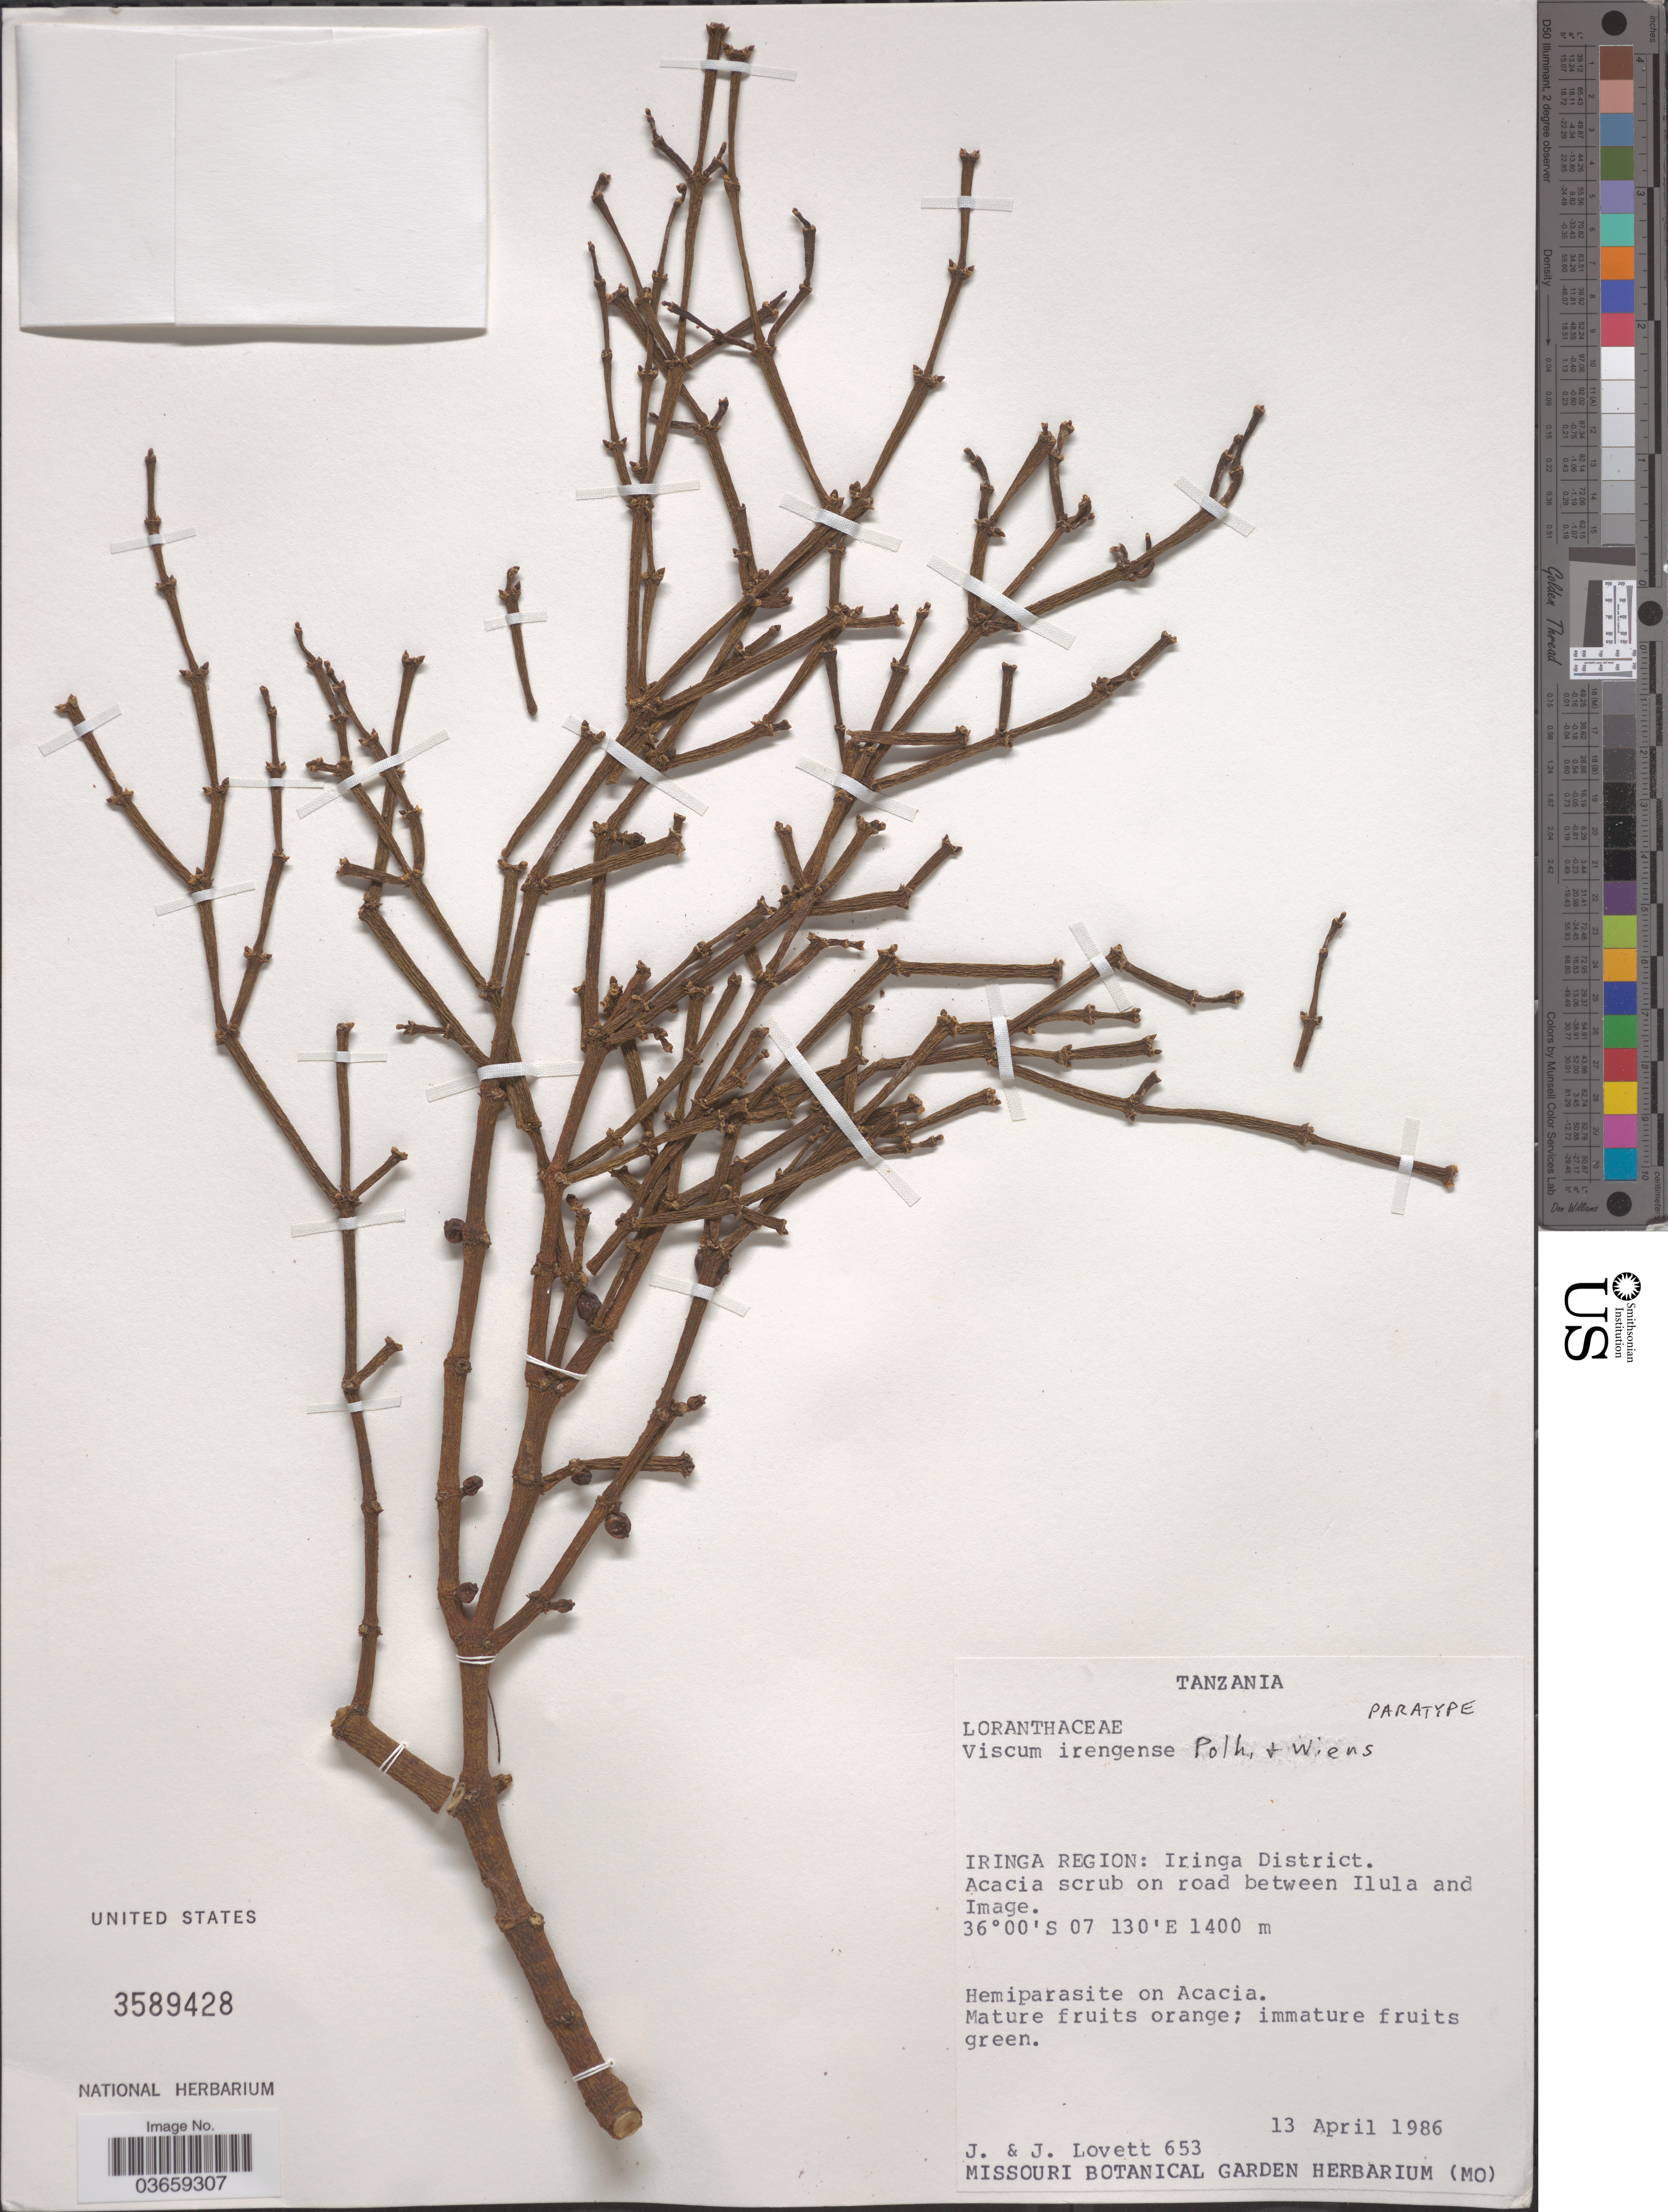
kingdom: Plantae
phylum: Tracheophyta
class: Magnoliopsida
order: Santalales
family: Viscaceae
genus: Viscum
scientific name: Viscum iringense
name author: Polhill & Wiens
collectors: J. Lovett & J. Lovett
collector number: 653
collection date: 1986-04-13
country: Tanzania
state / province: Iringa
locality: Iringa Region: Iringa District. Acacia scrub on road between Ilula and Image.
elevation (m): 1400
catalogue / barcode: US 3589428